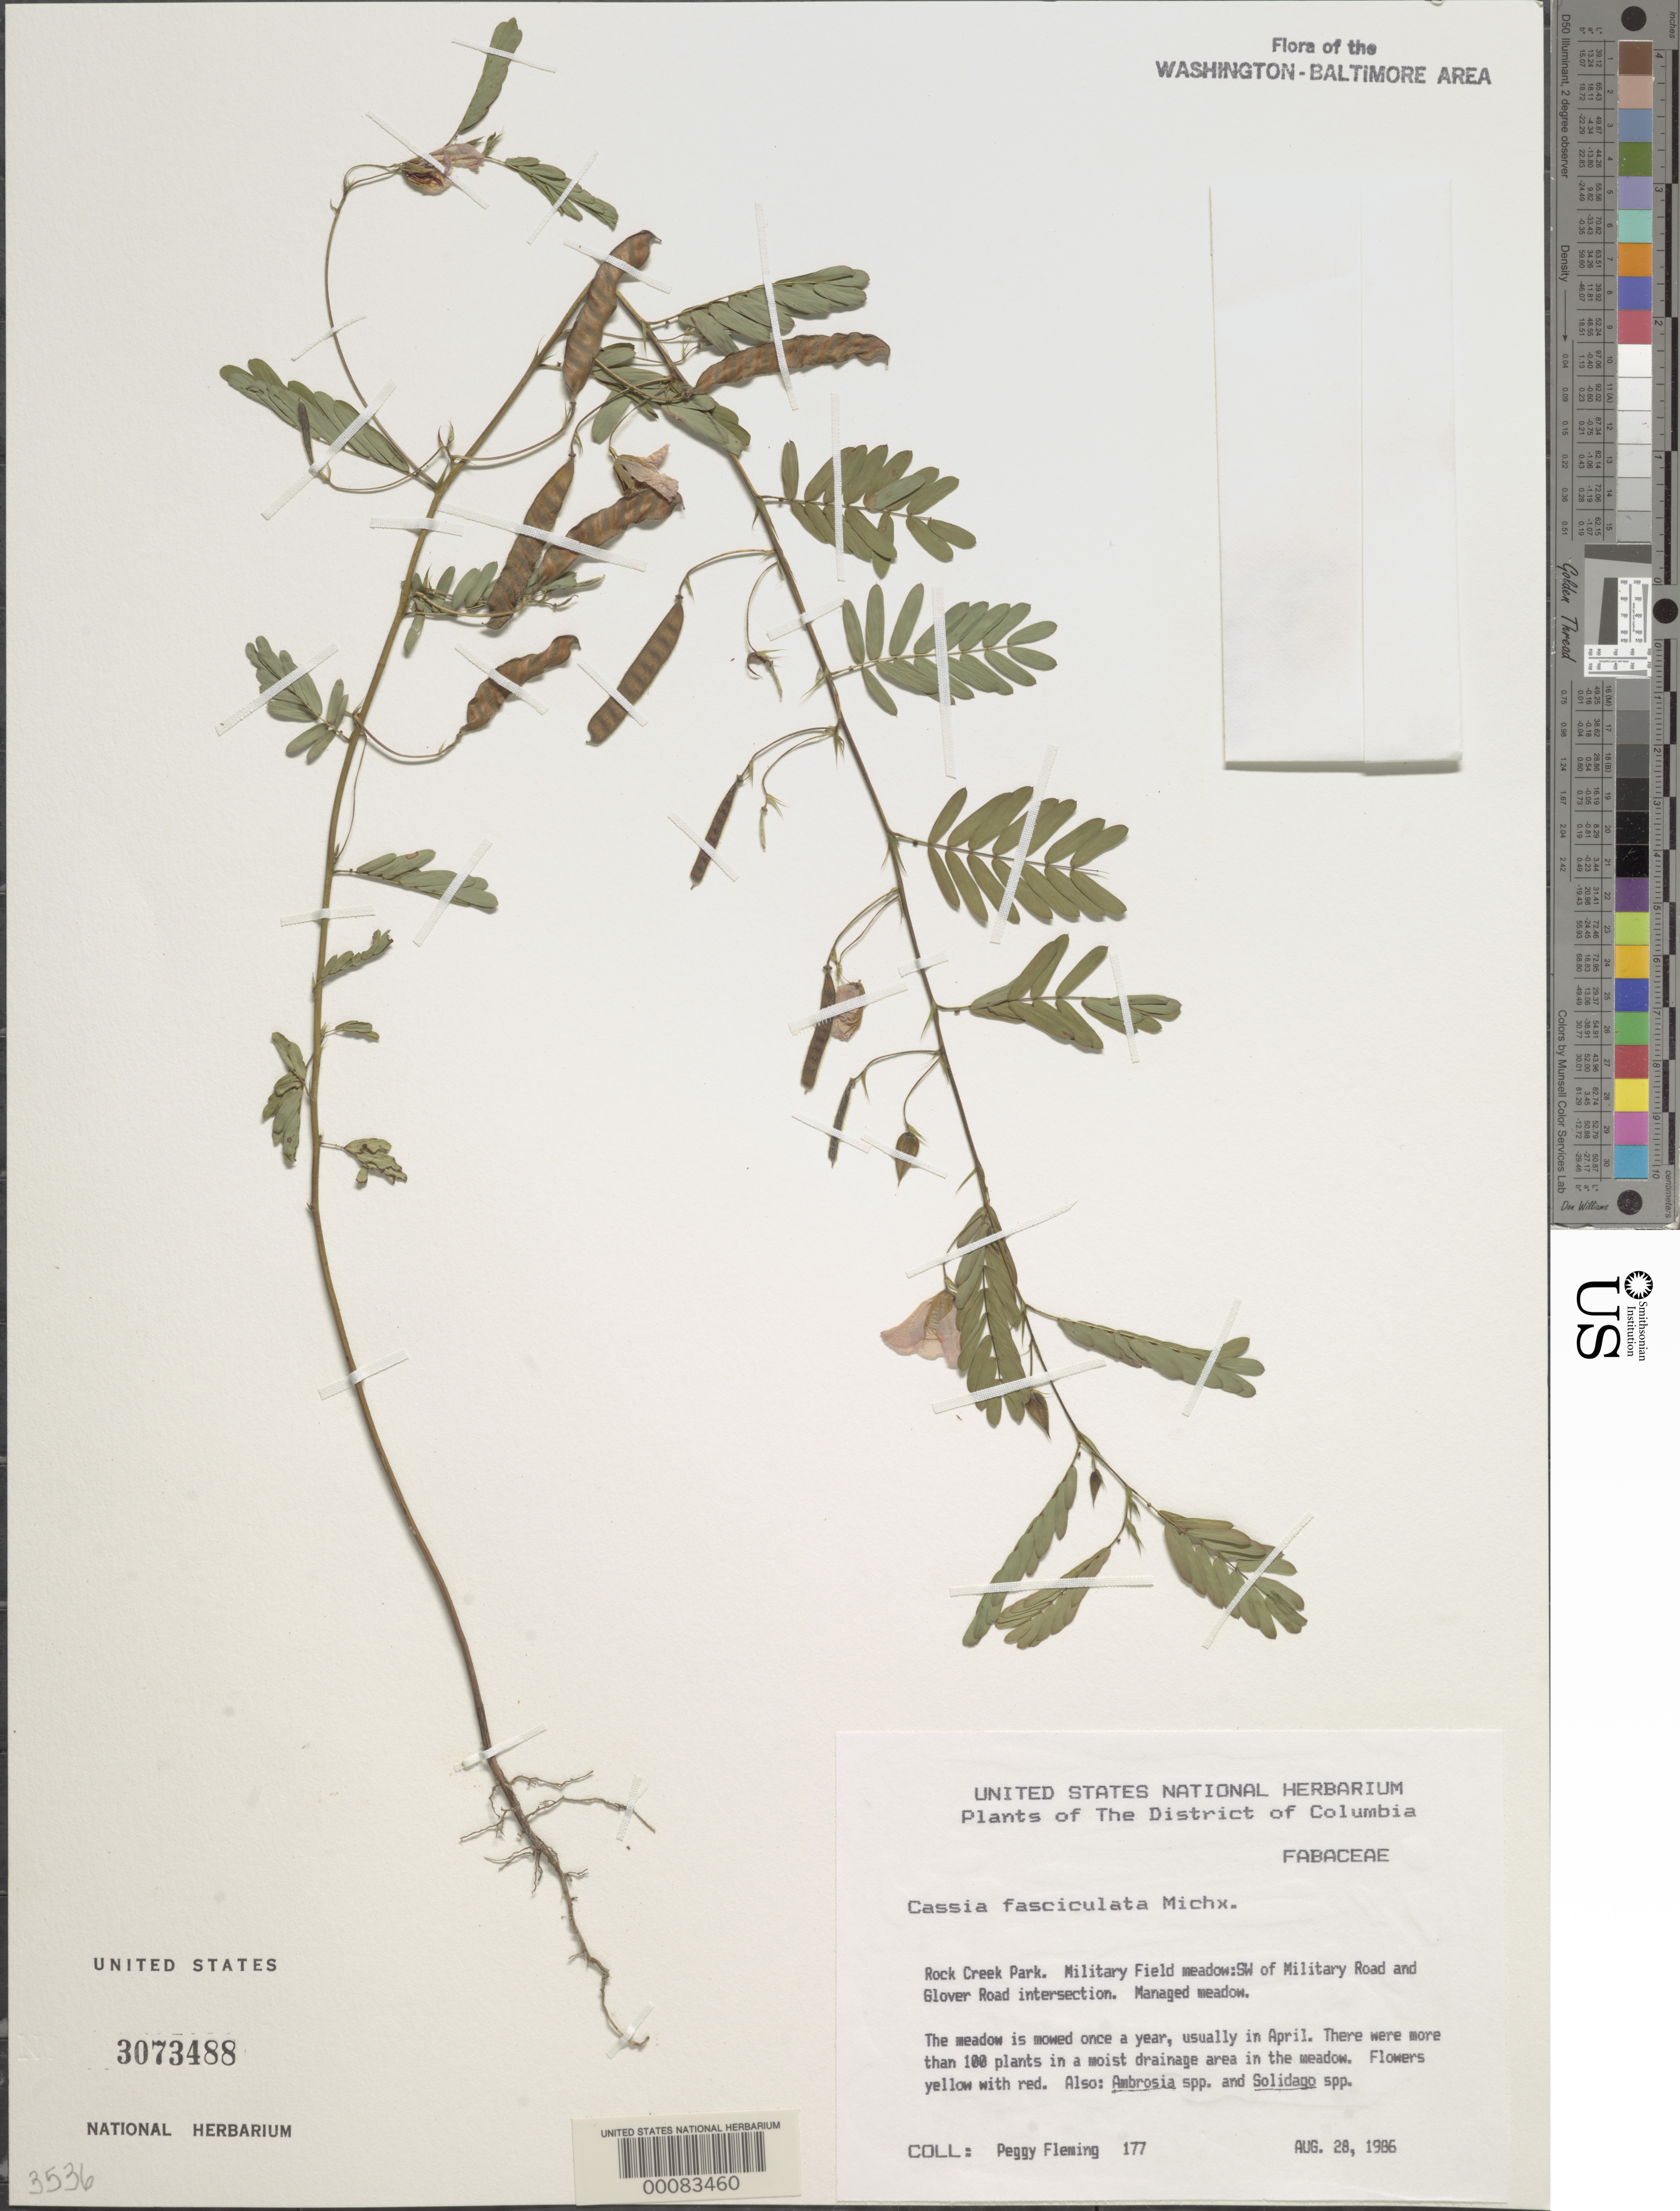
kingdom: Plantae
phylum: Tracheophyta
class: Magnoliopsida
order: Fabales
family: Fabaceae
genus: Chamaecrista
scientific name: Chamaecrista fasciculata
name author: (Michx.) Greene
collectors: P. Fleming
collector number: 177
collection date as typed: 28 Aug 1986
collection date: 1986-08-28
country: United States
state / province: District of Columbia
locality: Glover Road Intersection.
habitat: Managed meadow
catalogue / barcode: US 3073488